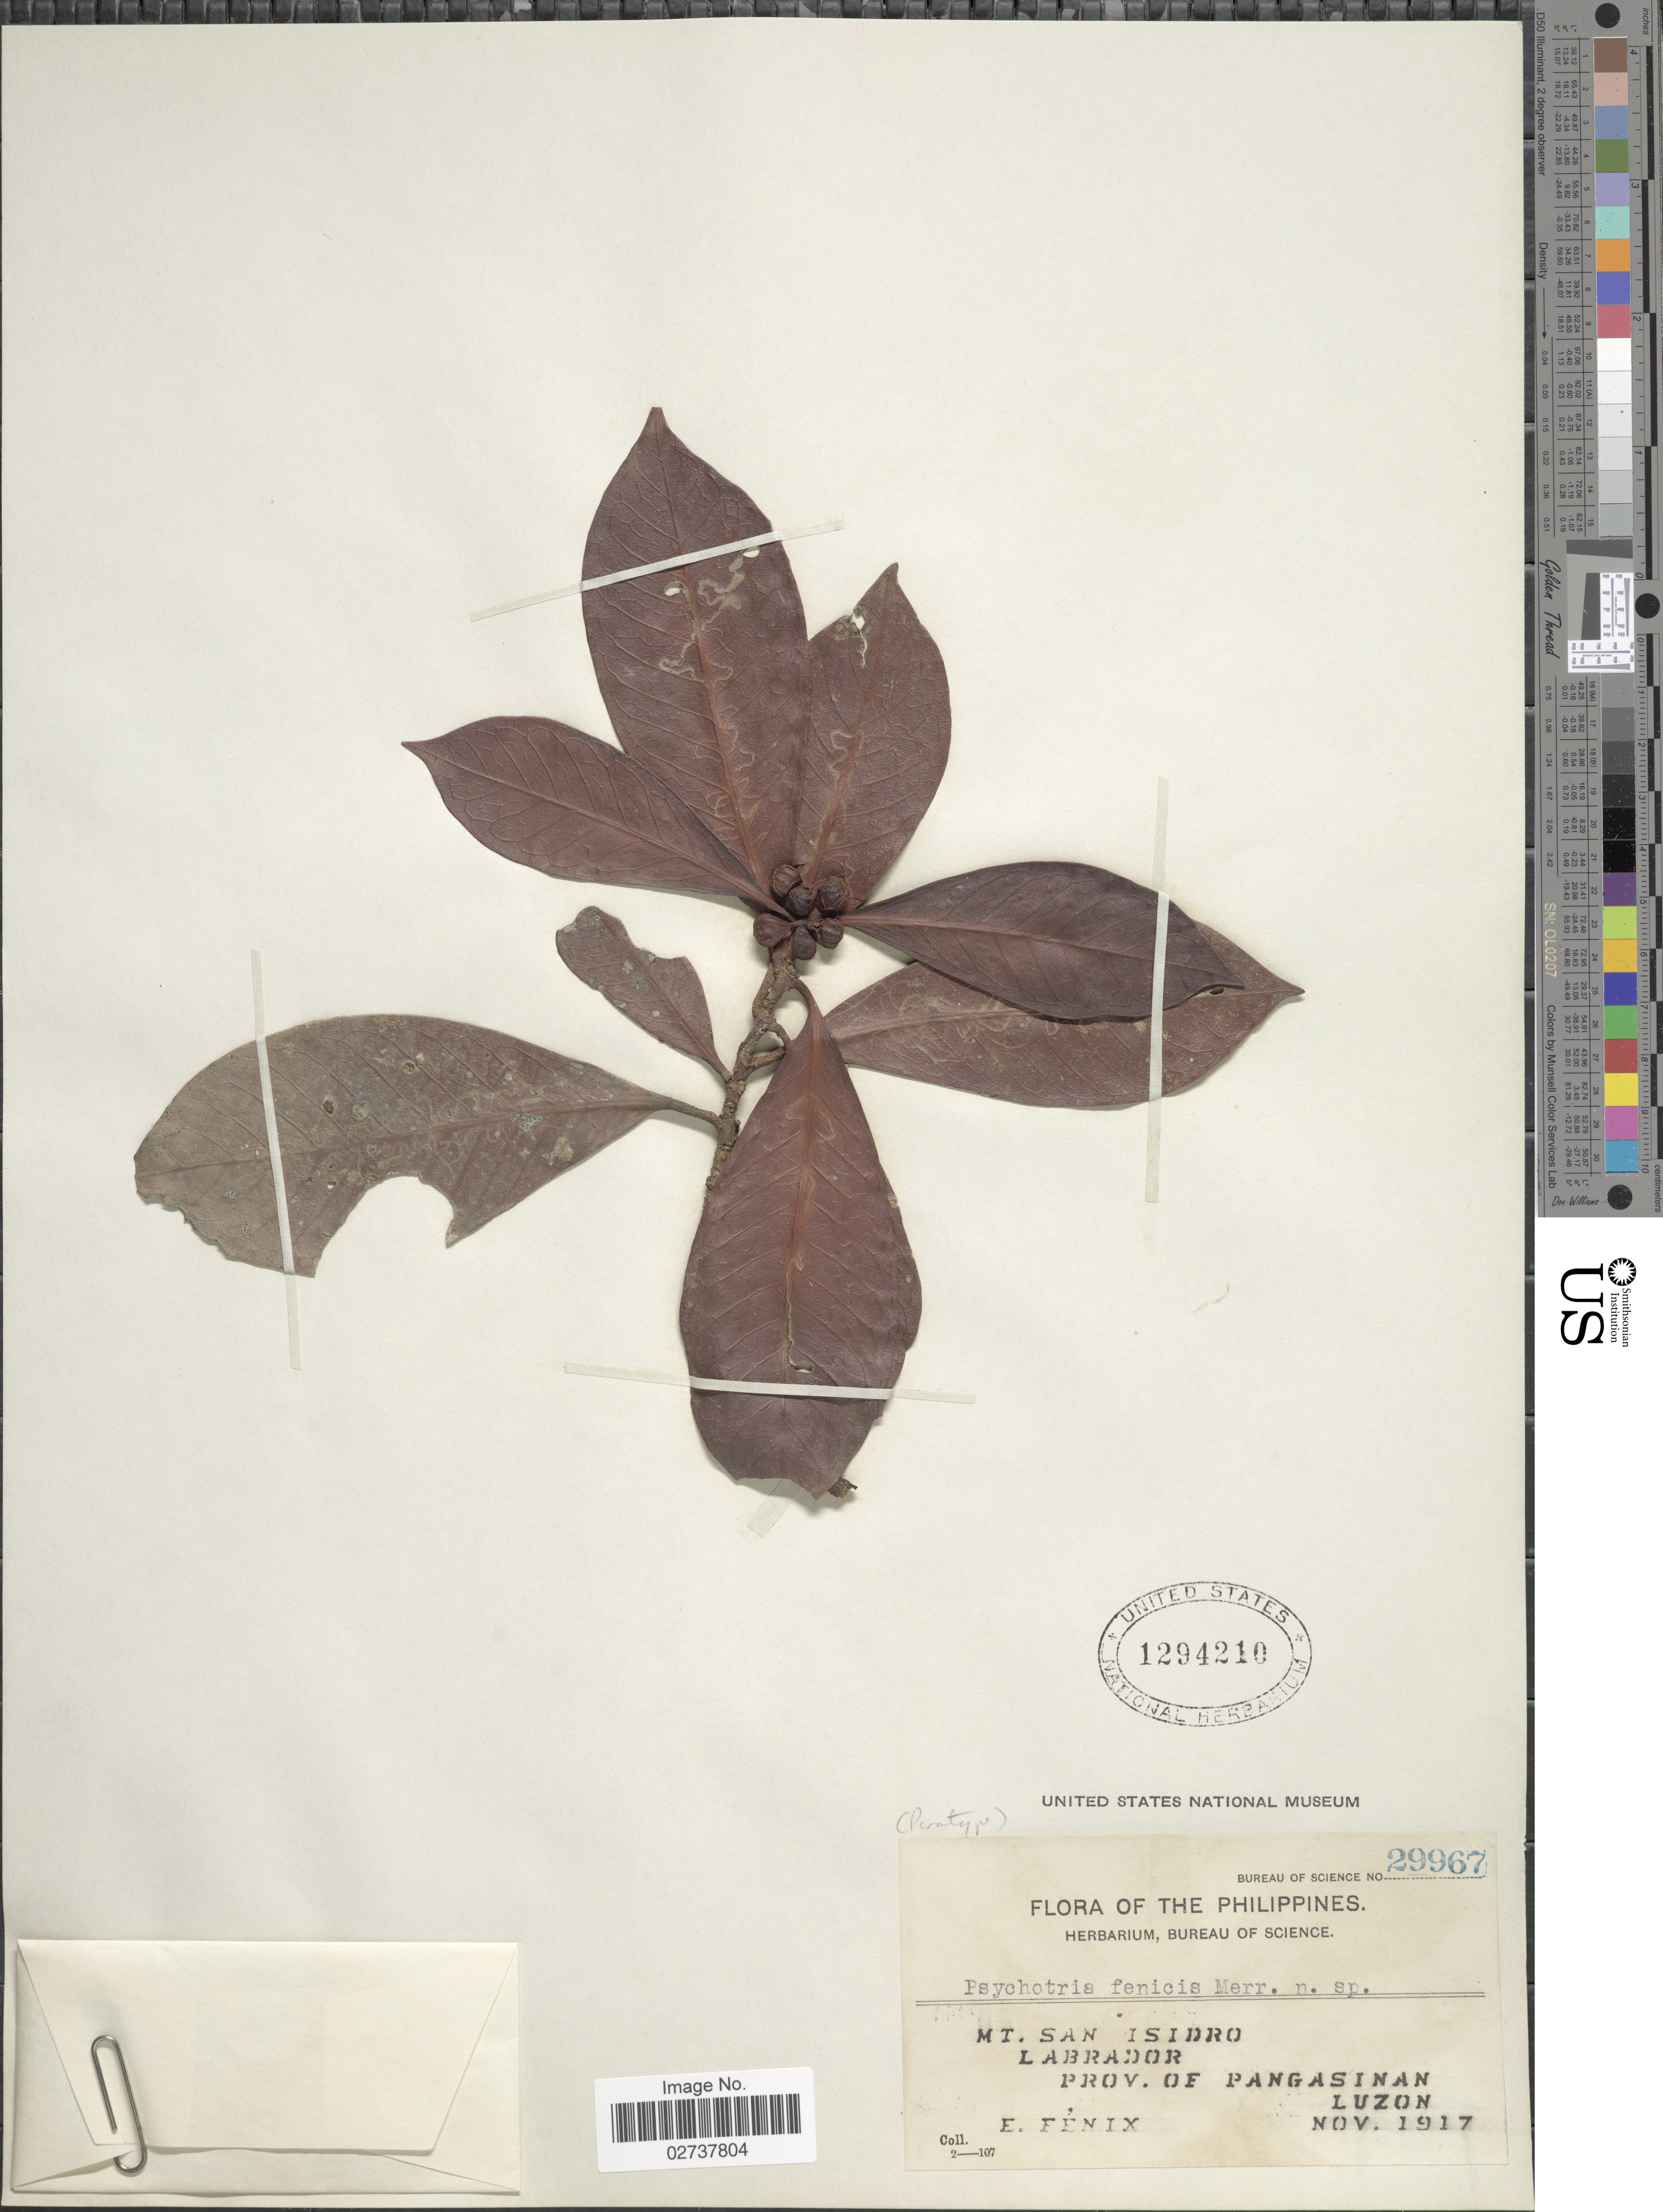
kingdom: Plantae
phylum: Tracheophyta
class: Magnoliopsida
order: Gentianales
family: Rubiaceae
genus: Psychotria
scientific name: Psychotria fenicis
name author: Merr.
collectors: E. Fénix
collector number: Bureau of Science 29967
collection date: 1917-11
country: Philippines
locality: Mt. San Isidro Labrador, Prov. of Pangasinan, Luzon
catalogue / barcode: US 1294210